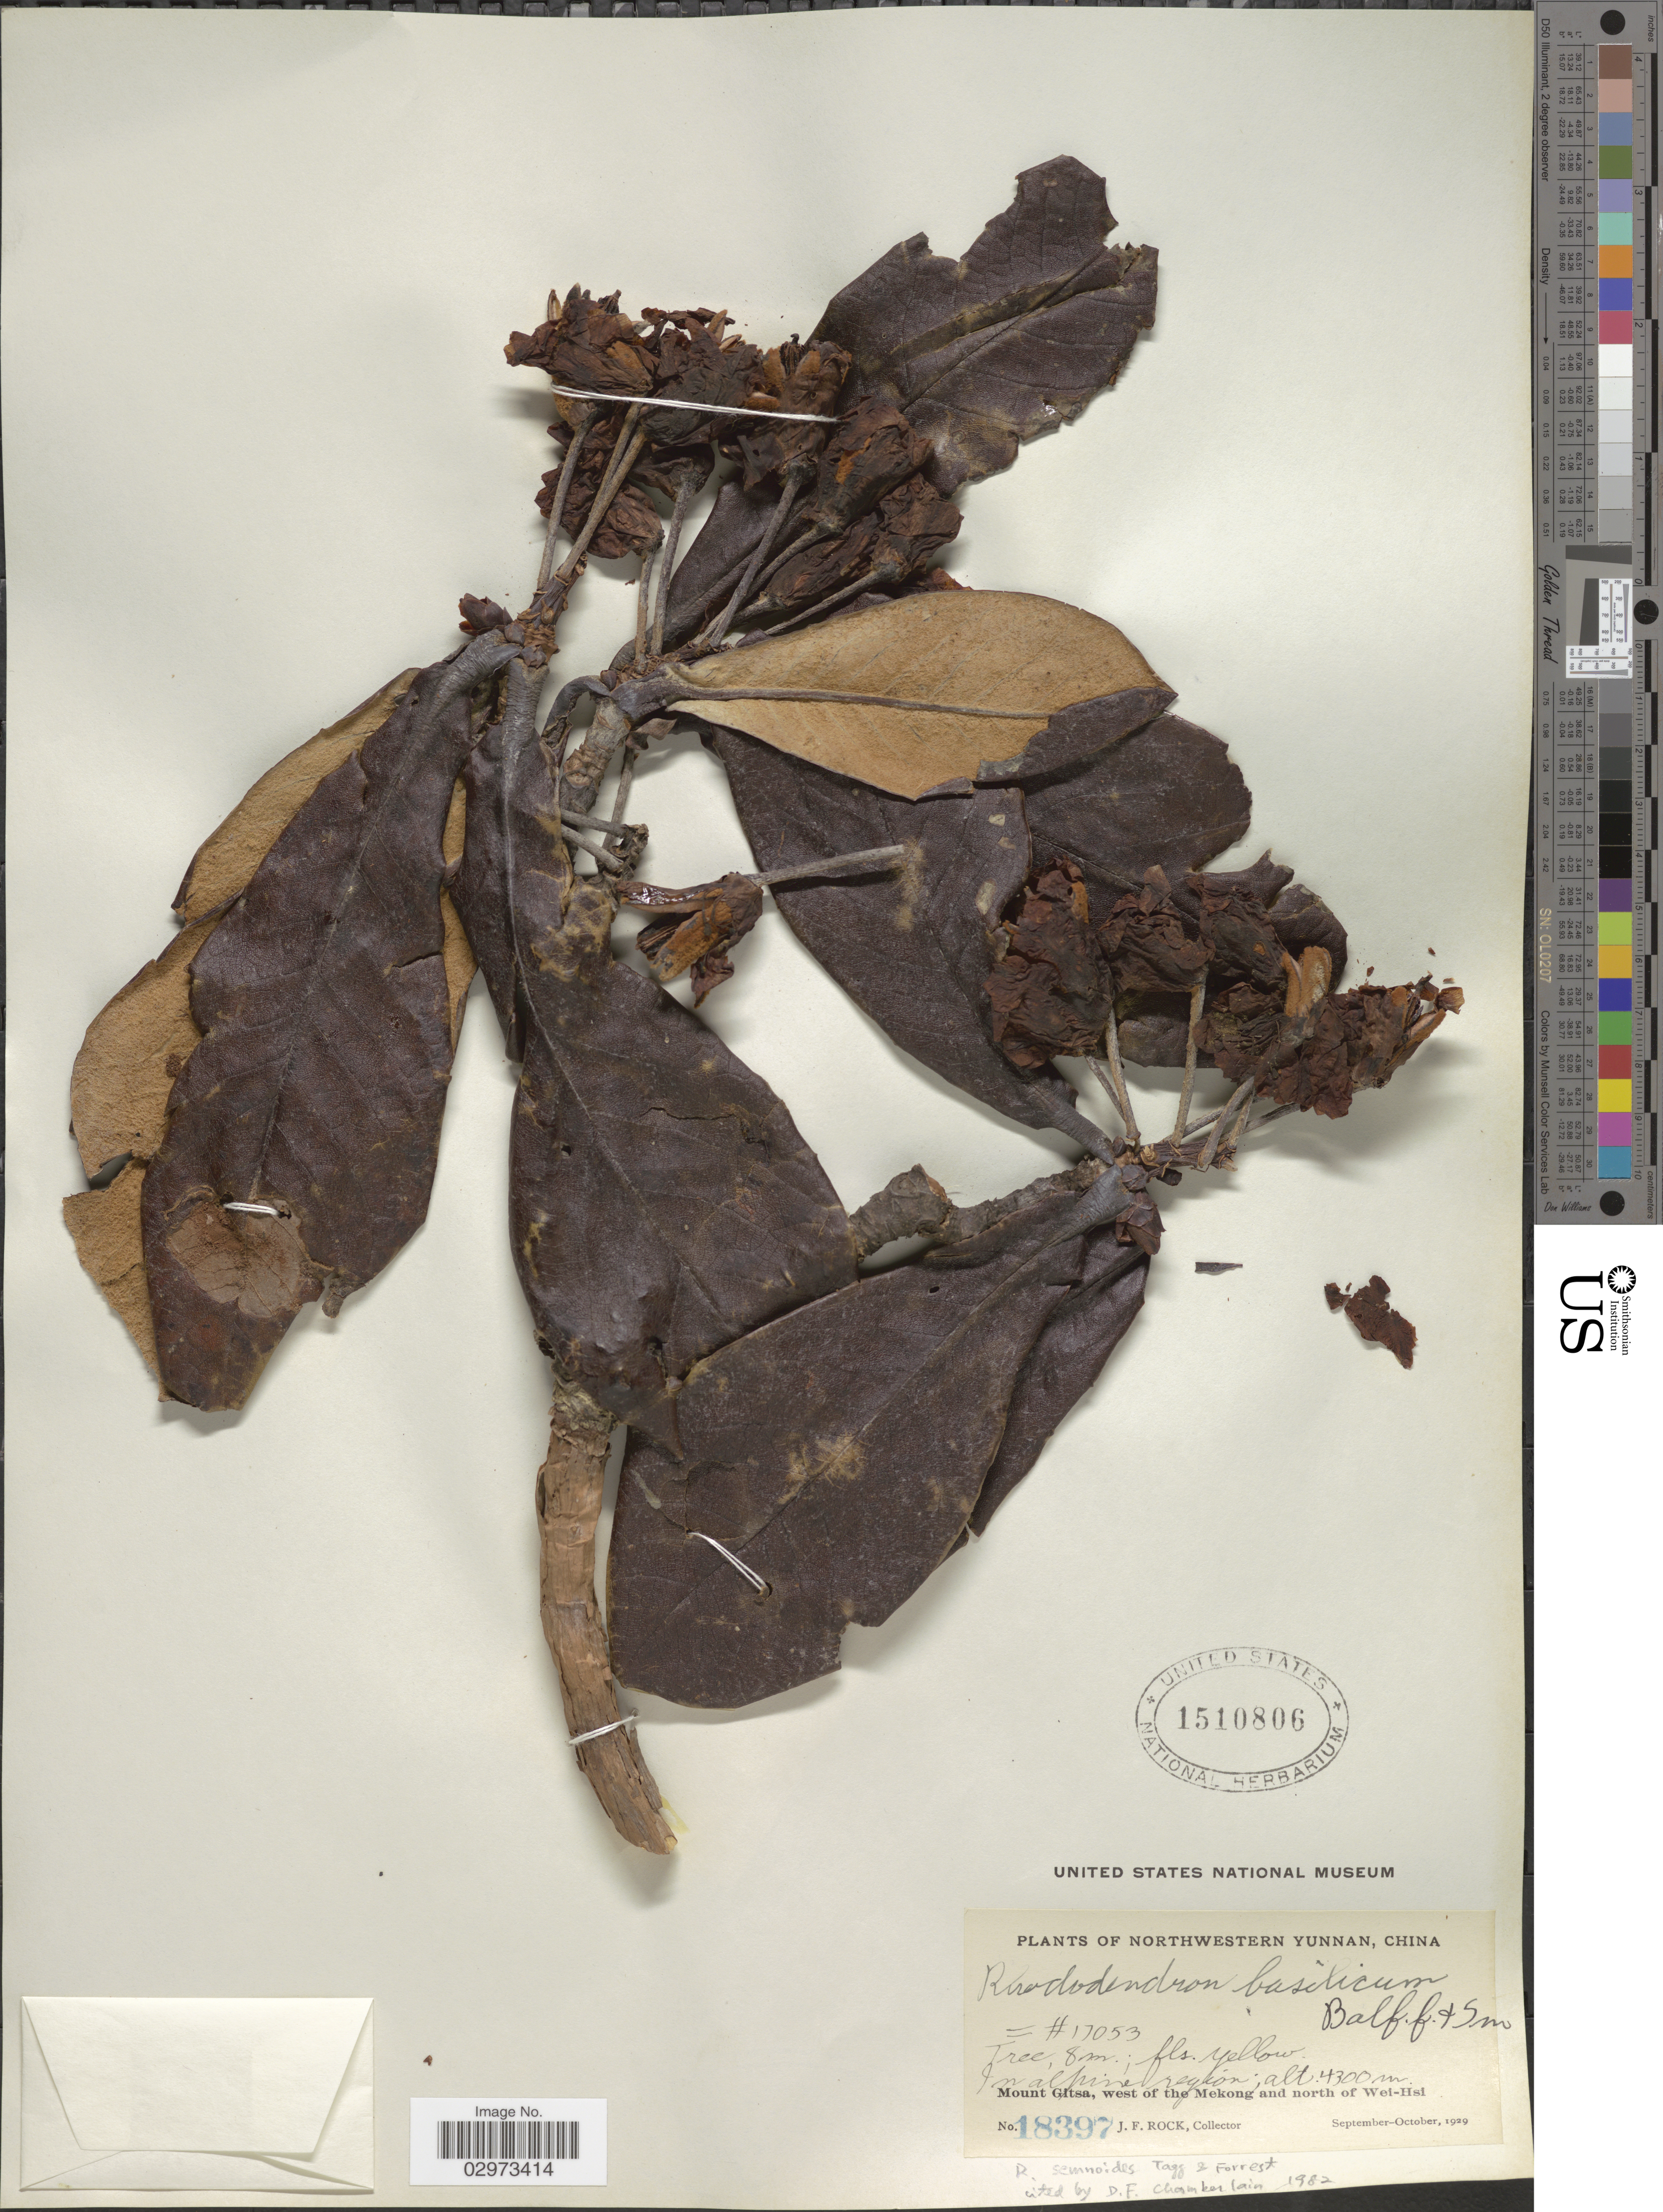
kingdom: Plantae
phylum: Tracheophyta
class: Magnoliopsida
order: Ericales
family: Ericaceae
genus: Rhododendron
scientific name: Rhododendron semnoides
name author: Tagg & Forrest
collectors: J. Rock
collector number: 18397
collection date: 1929-09/1929-10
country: China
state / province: Yunnan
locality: Northwestern Yunnan. In alpine region. Mount Gitsa, west of the Mekong and north of Wei-Hsi.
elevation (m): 4300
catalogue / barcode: US 1510806